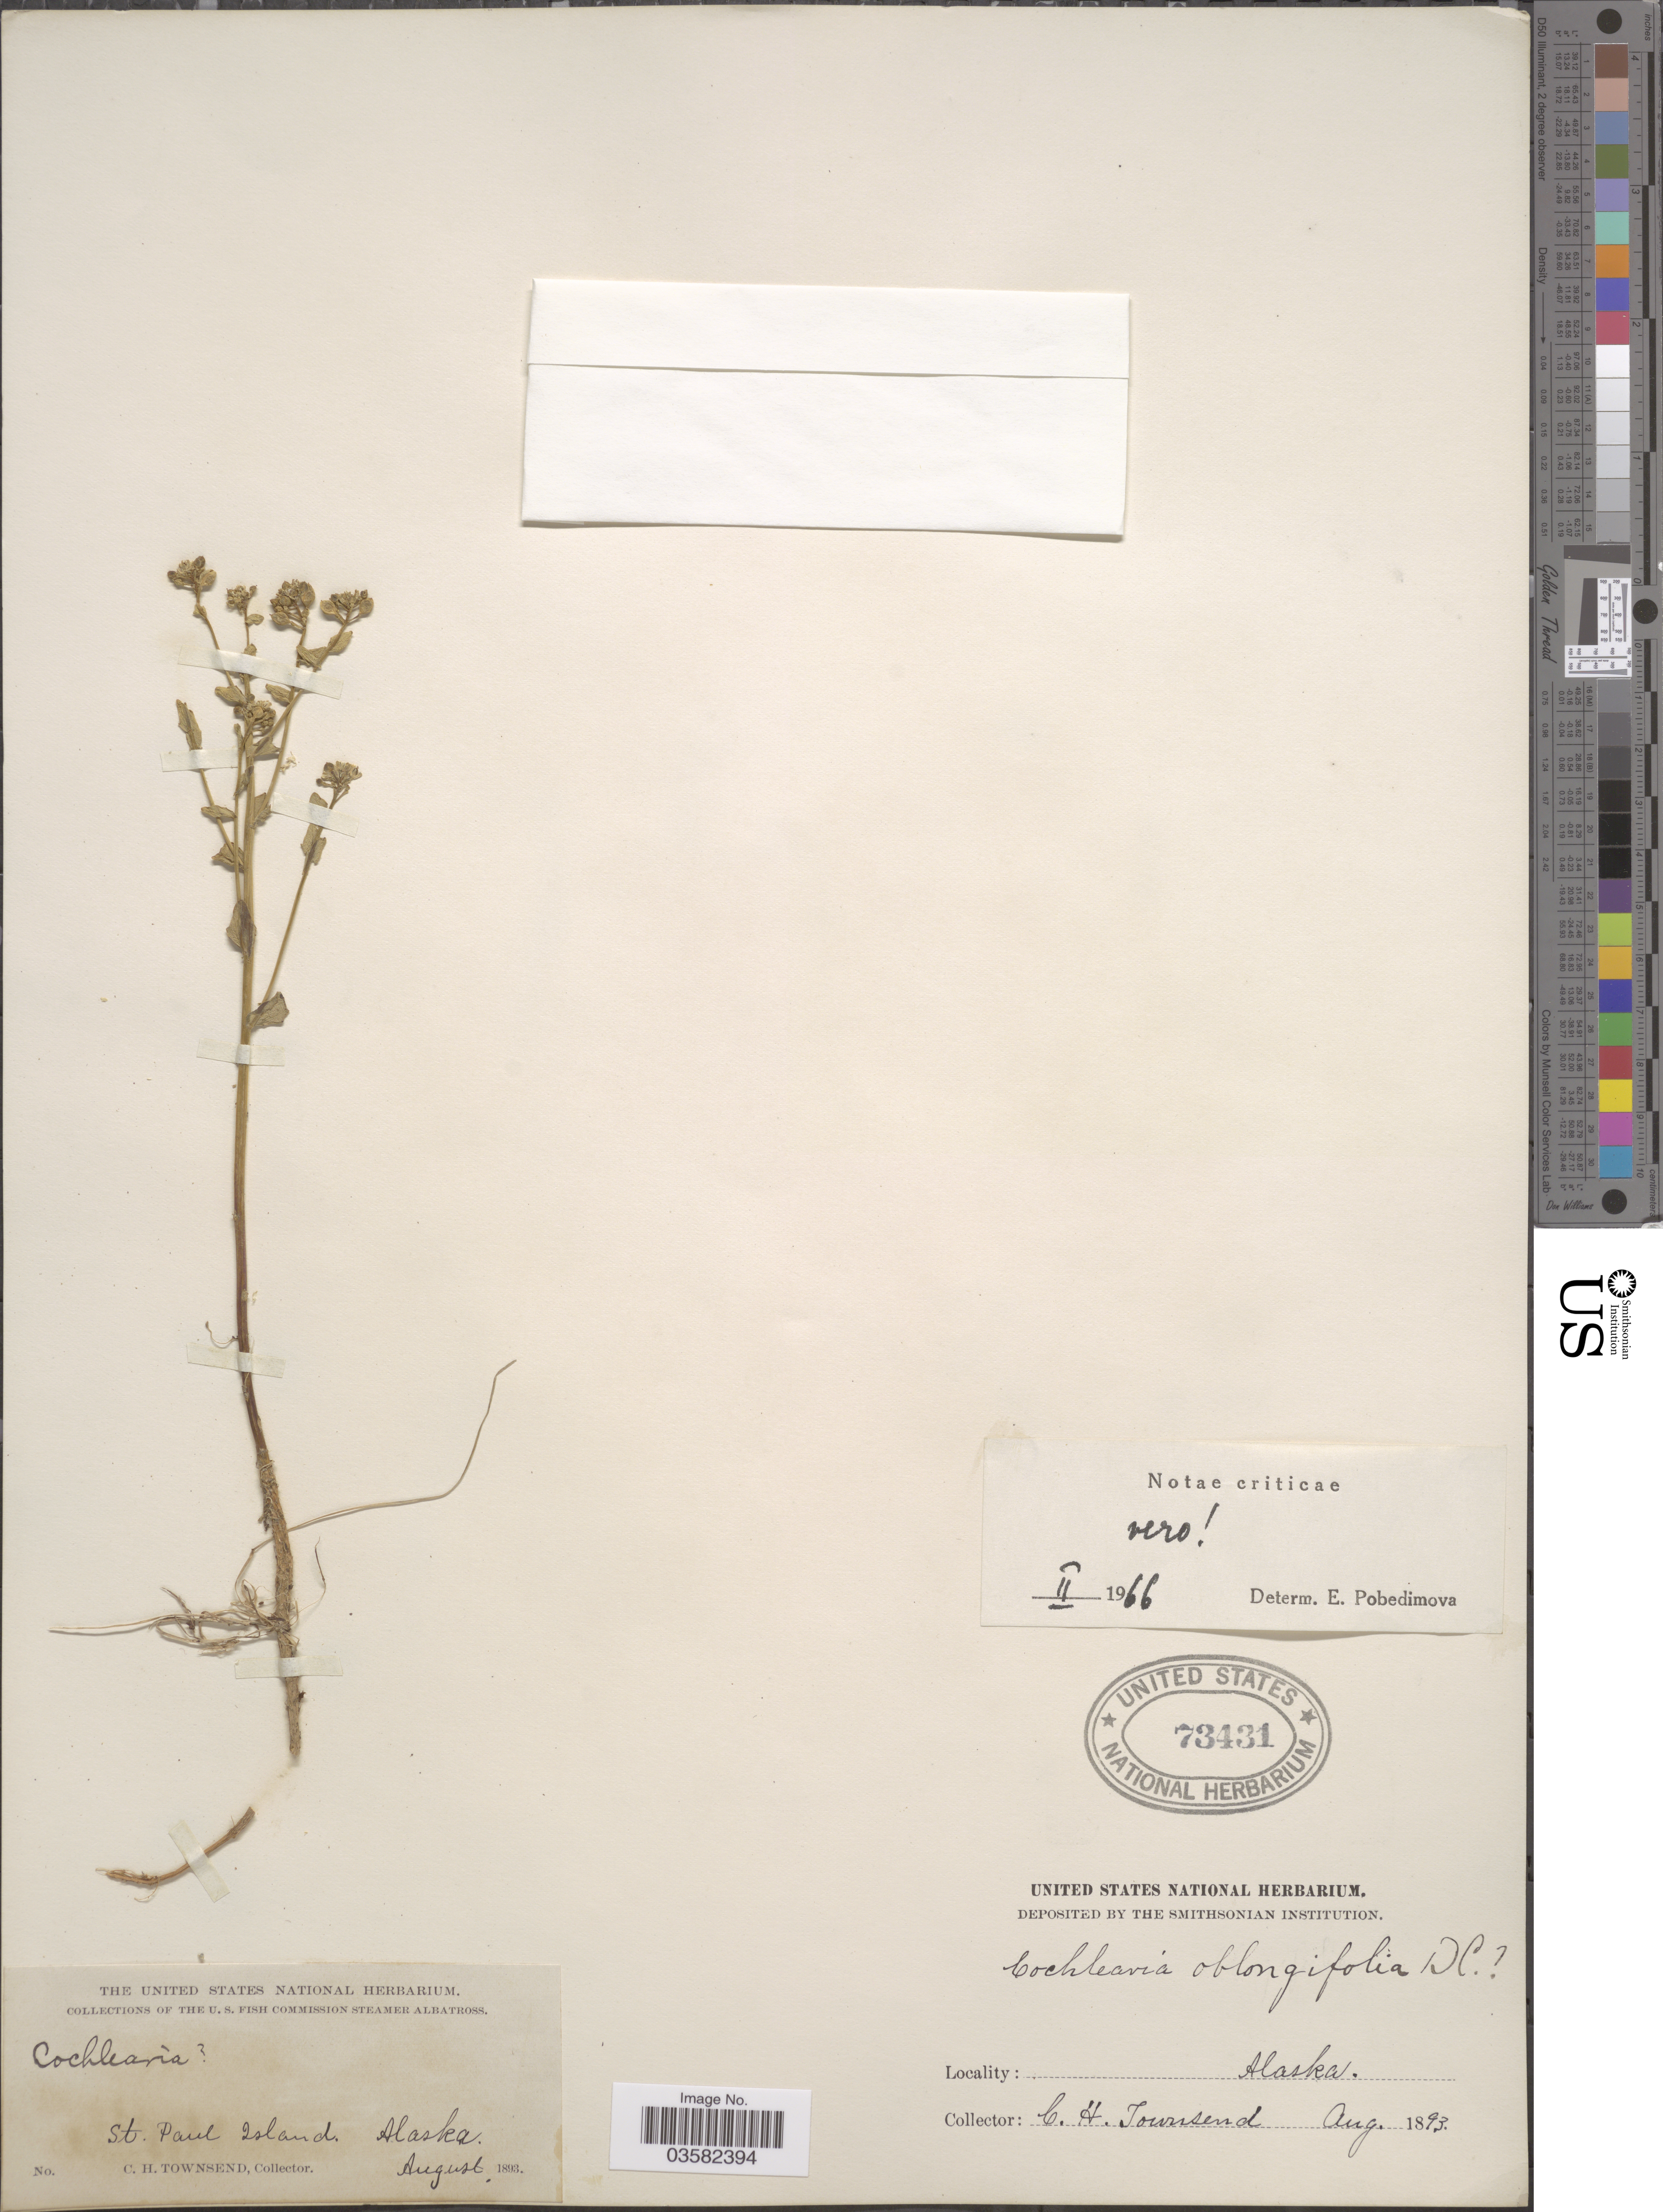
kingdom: Plantae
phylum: Tracheophyta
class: Magnoliopsida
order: Brassicales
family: Brassicaceae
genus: Cochlearia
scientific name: Cochlearia oblongifolia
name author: DC.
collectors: C. H. Townsend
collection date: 1893-08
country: United States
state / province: Alaska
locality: St. Paul Islands.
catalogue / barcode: US 73431